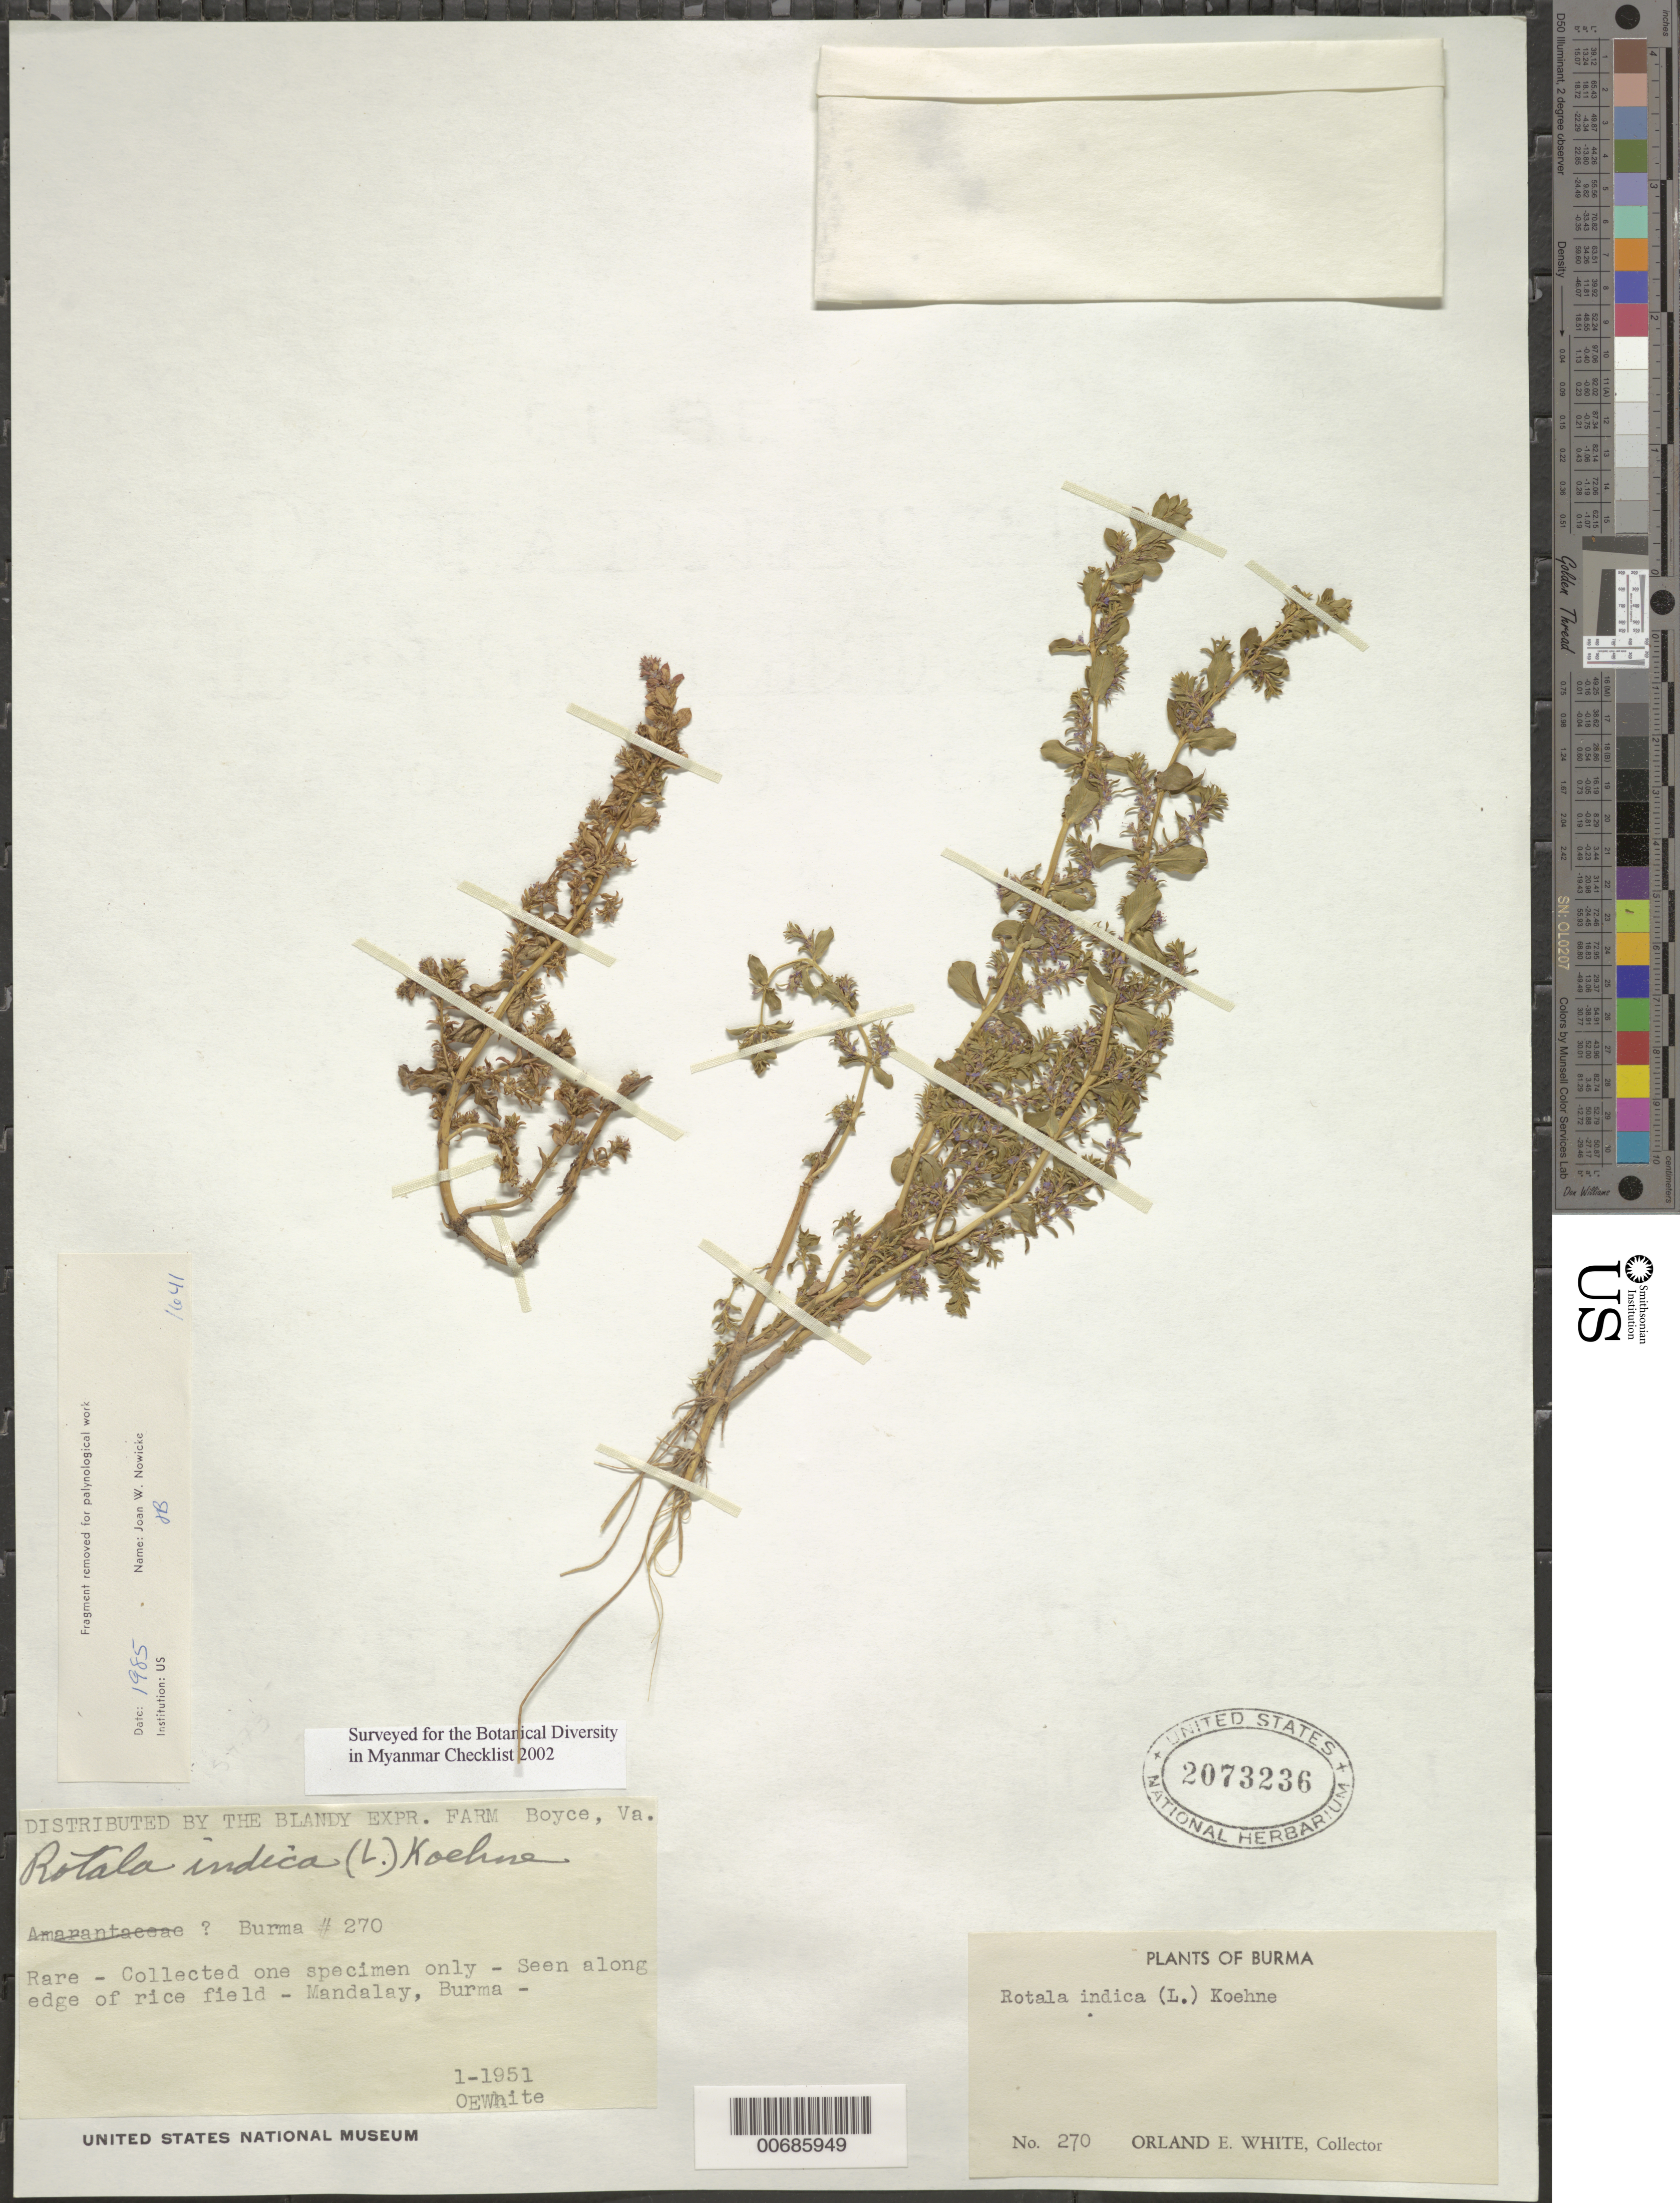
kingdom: Plantae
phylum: Tracheophyta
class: Magnoliopsida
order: Myrtales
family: Lythraceae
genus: Rotala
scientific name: Rotala indica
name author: (L.) Koehne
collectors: O. E. White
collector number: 270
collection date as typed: Jan 1951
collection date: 1951-01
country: Myanmar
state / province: Mandalay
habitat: Damp moist location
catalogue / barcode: US 2073236